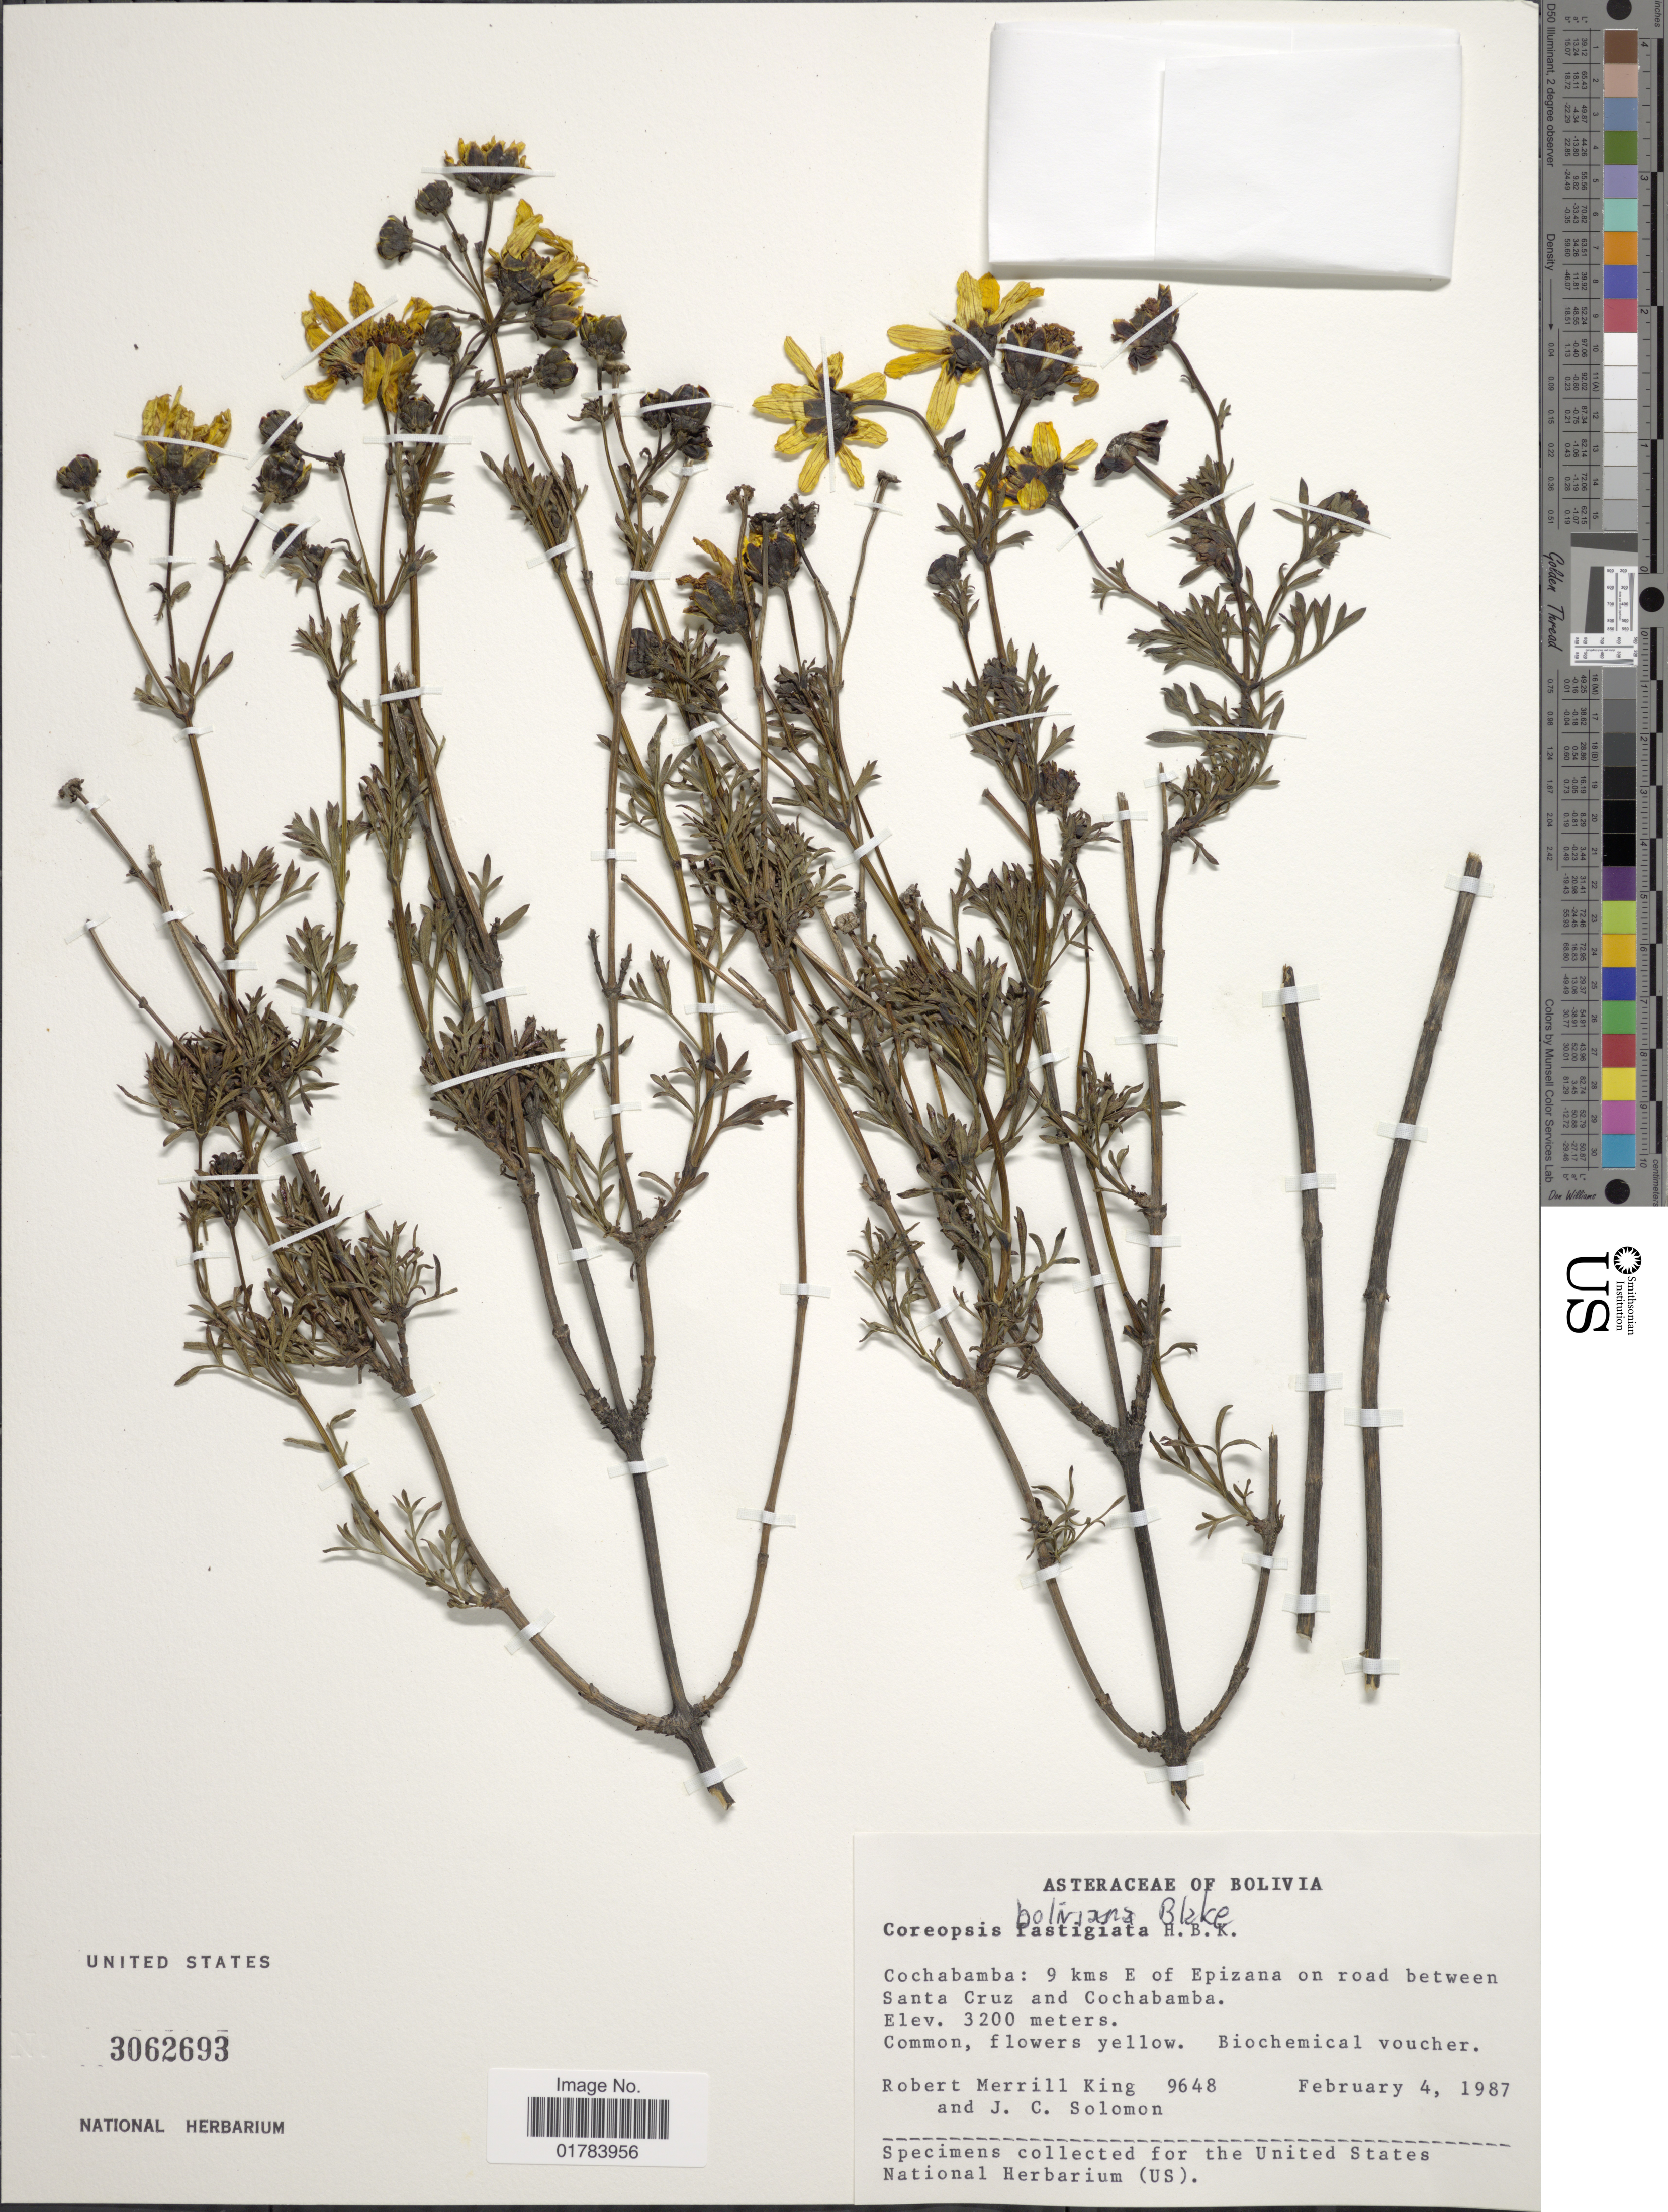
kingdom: Plantae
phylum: Tracheophyta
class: Magnoliopsida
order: Asterales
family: Asteraceae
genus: Coreopsis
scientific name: Coreopsis pickeringii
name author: A. Gray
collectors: R. M. King & J. C. Solomon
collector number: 9648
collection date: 1987-02-04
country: Bolivia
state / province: Cochabamba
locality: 9 kms E of Epizana on road between Santa Cruz and Cochabamba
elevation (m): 3200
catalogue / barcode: US 3062693